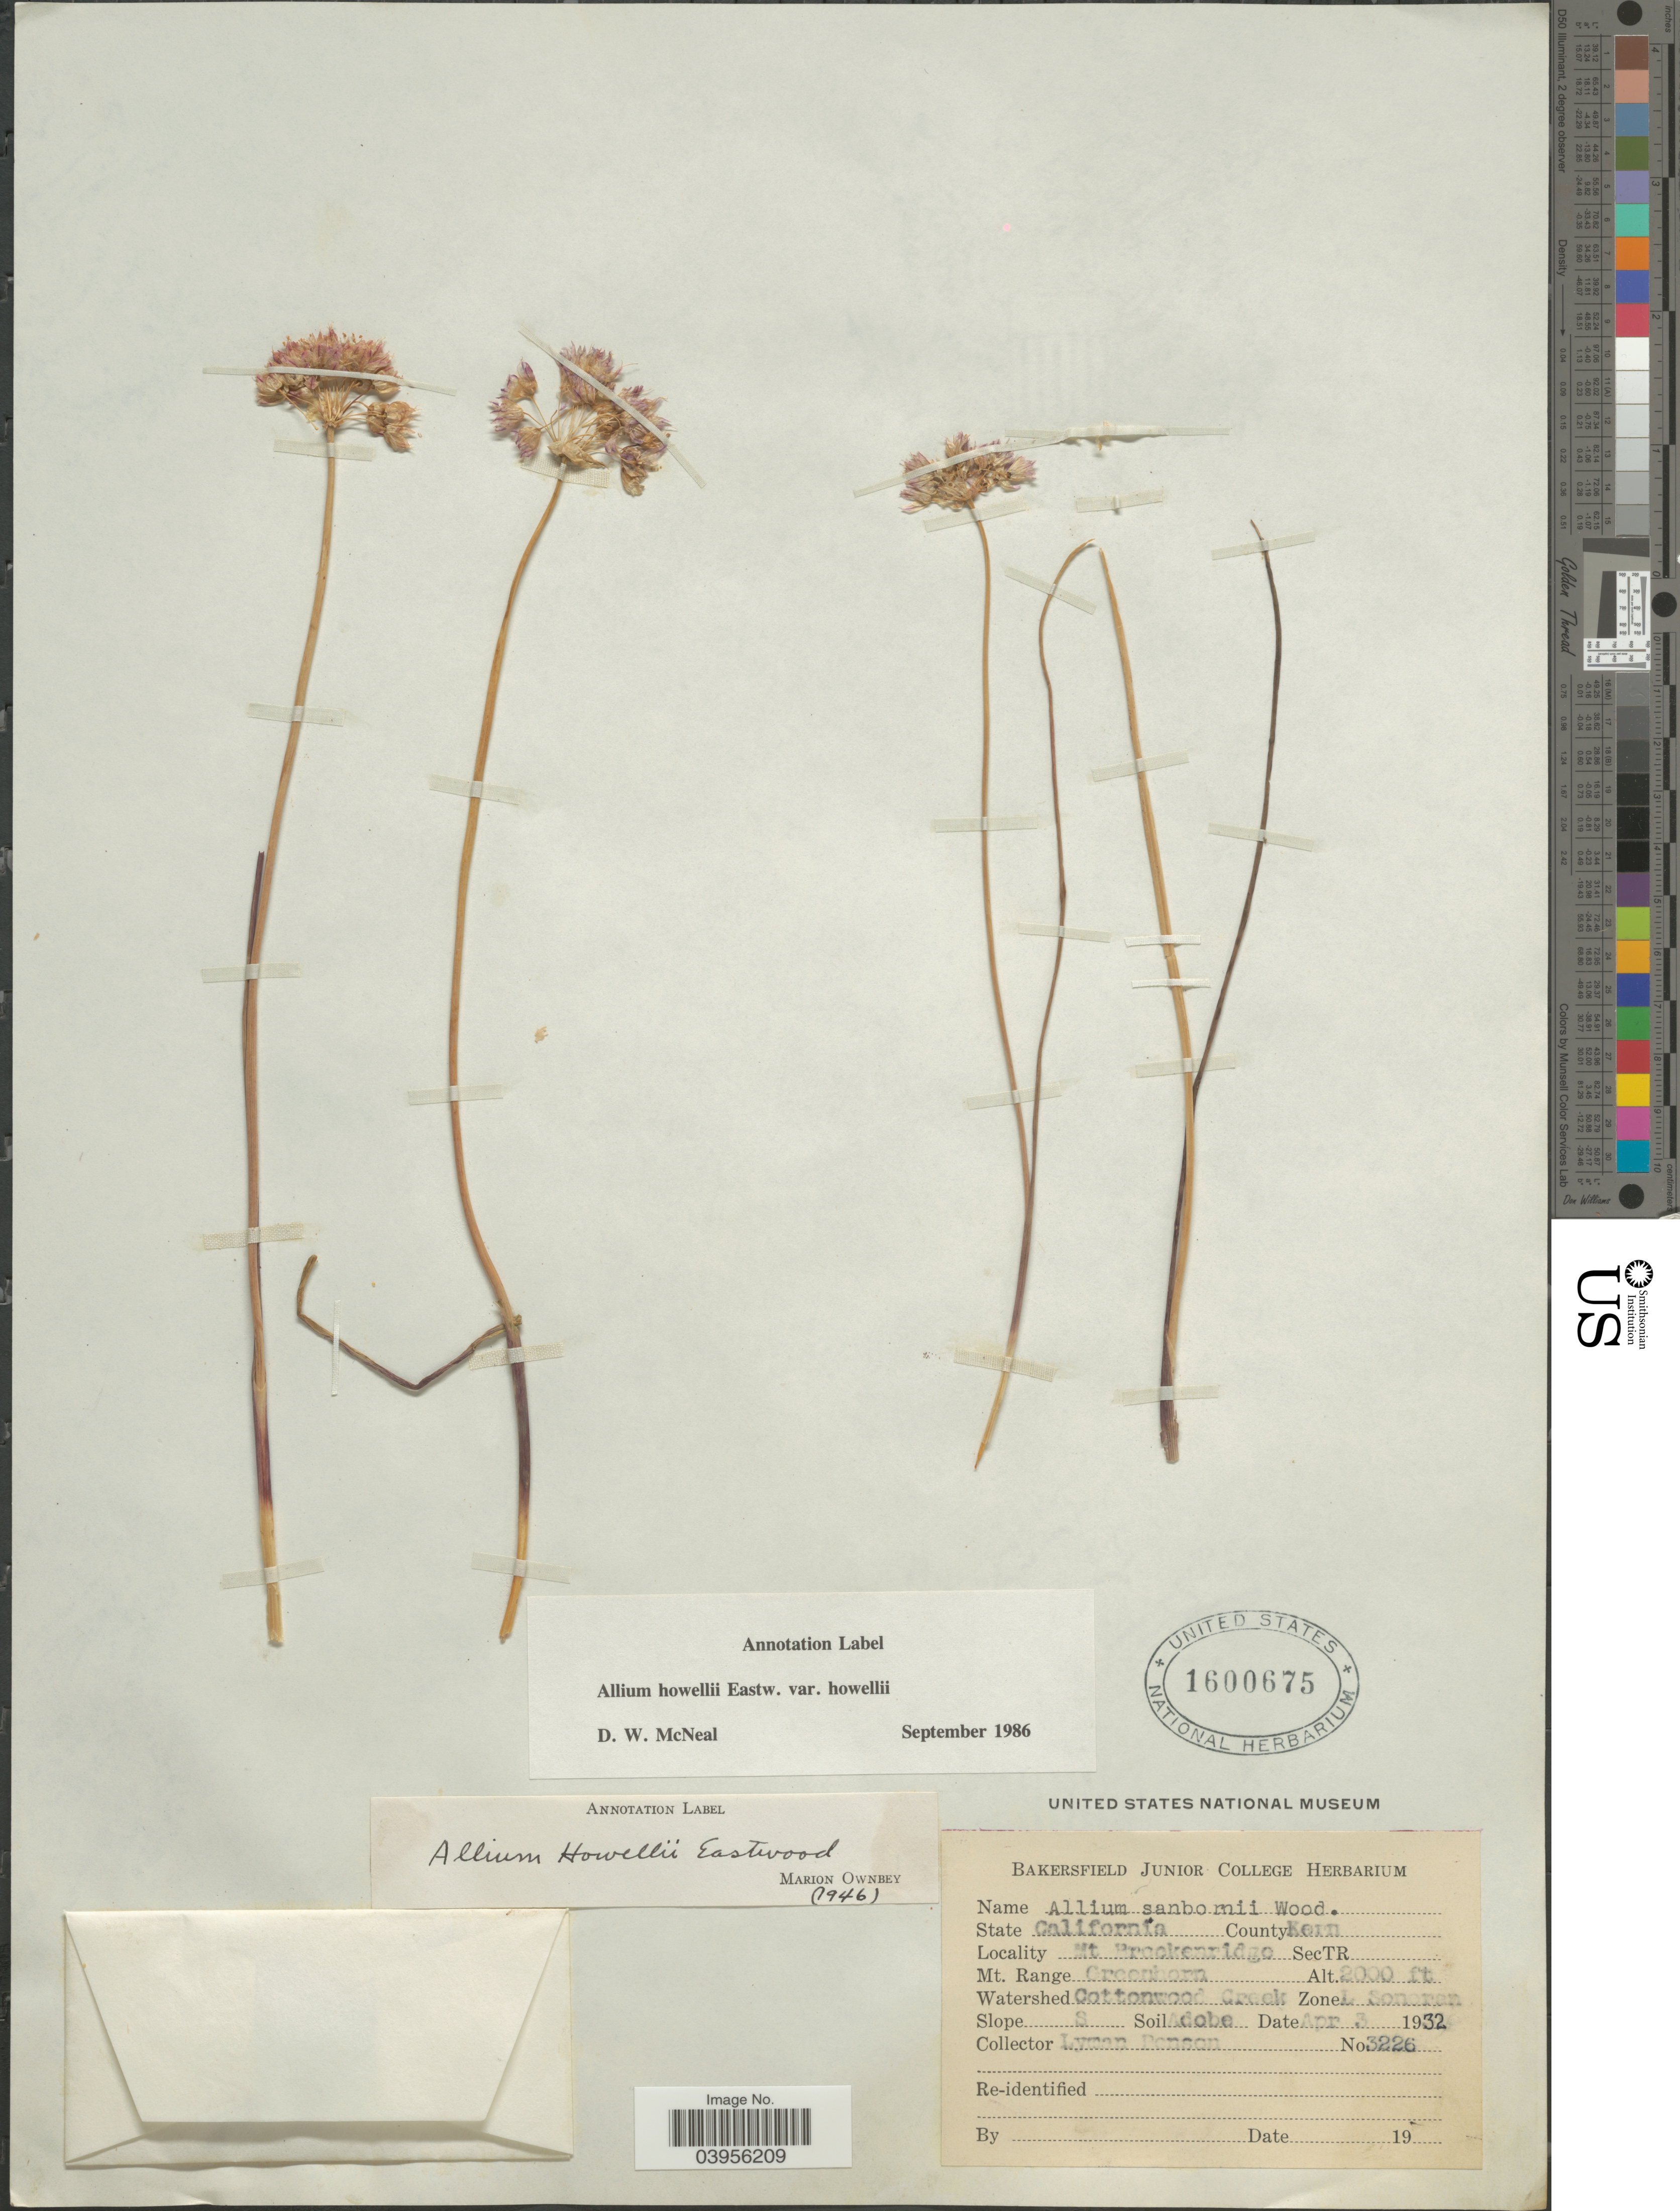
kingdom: Plantae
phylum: Tracheophyta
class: Liliopsida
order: Asparagales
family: Amaryllidaceae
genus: Allium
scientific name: Allium howellii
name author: Eastw.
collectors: L. D. Benson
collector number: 3226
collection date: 1932-04-03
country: United States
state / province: California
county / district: Kern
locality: County Kern. Mt. Breckenridge. Mt. Range Greenhorn. Watershed Cottonwood Creek. Zone L Sonoran. Slope S.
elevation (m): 610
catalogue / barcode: US 1600675